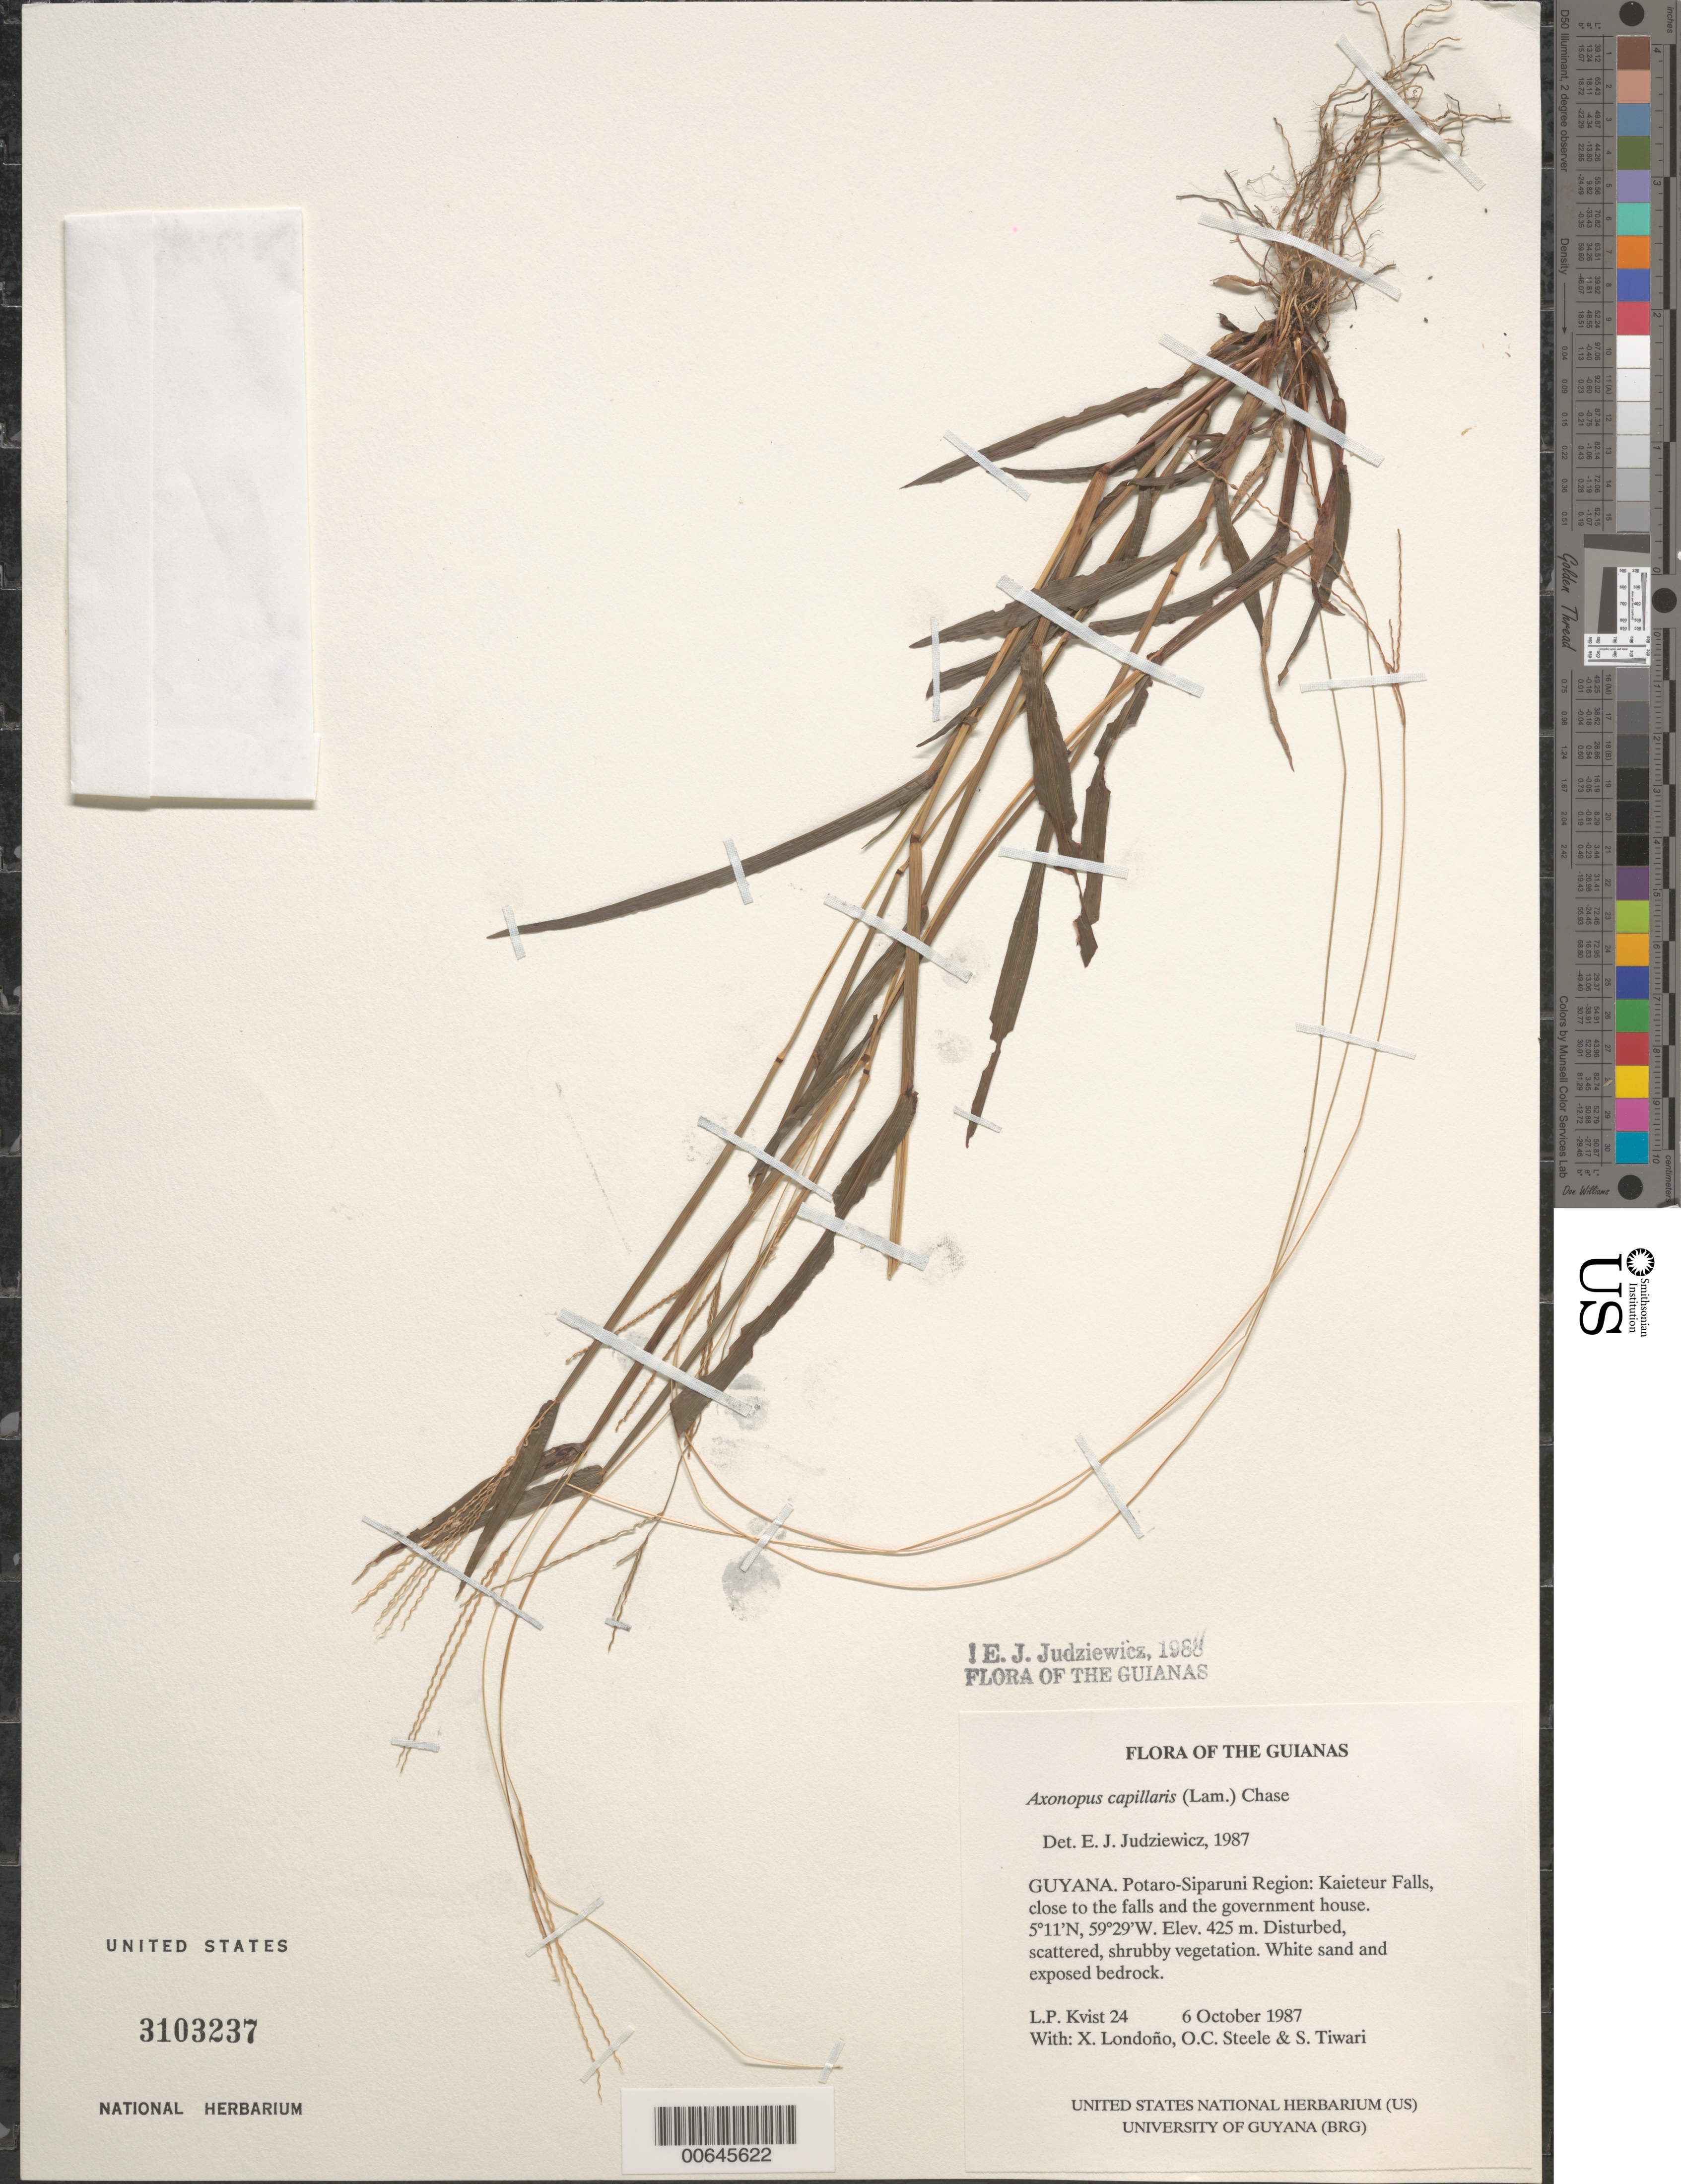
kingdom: Plantae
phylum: Tracheophyta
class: Liliopsida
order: Poales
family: Poaceae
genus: Axonopus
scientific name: Axonopus capillaris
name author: (Lam.) Chase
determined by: Judziewicz, E. J.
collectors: L. P. Kvist, X. Londoño, O. C. Steele & S. Tiwari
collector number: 24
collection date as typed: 6 October 1987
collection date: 1987-10-06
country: Guyana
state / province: Potaro-Siparuni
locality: Kaieteur Falls, close to the falls and the government house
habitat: Disturbed, scattered, shrubby vegetation. White sand and exposed bedrock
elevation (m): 425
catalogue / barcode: US 3103237